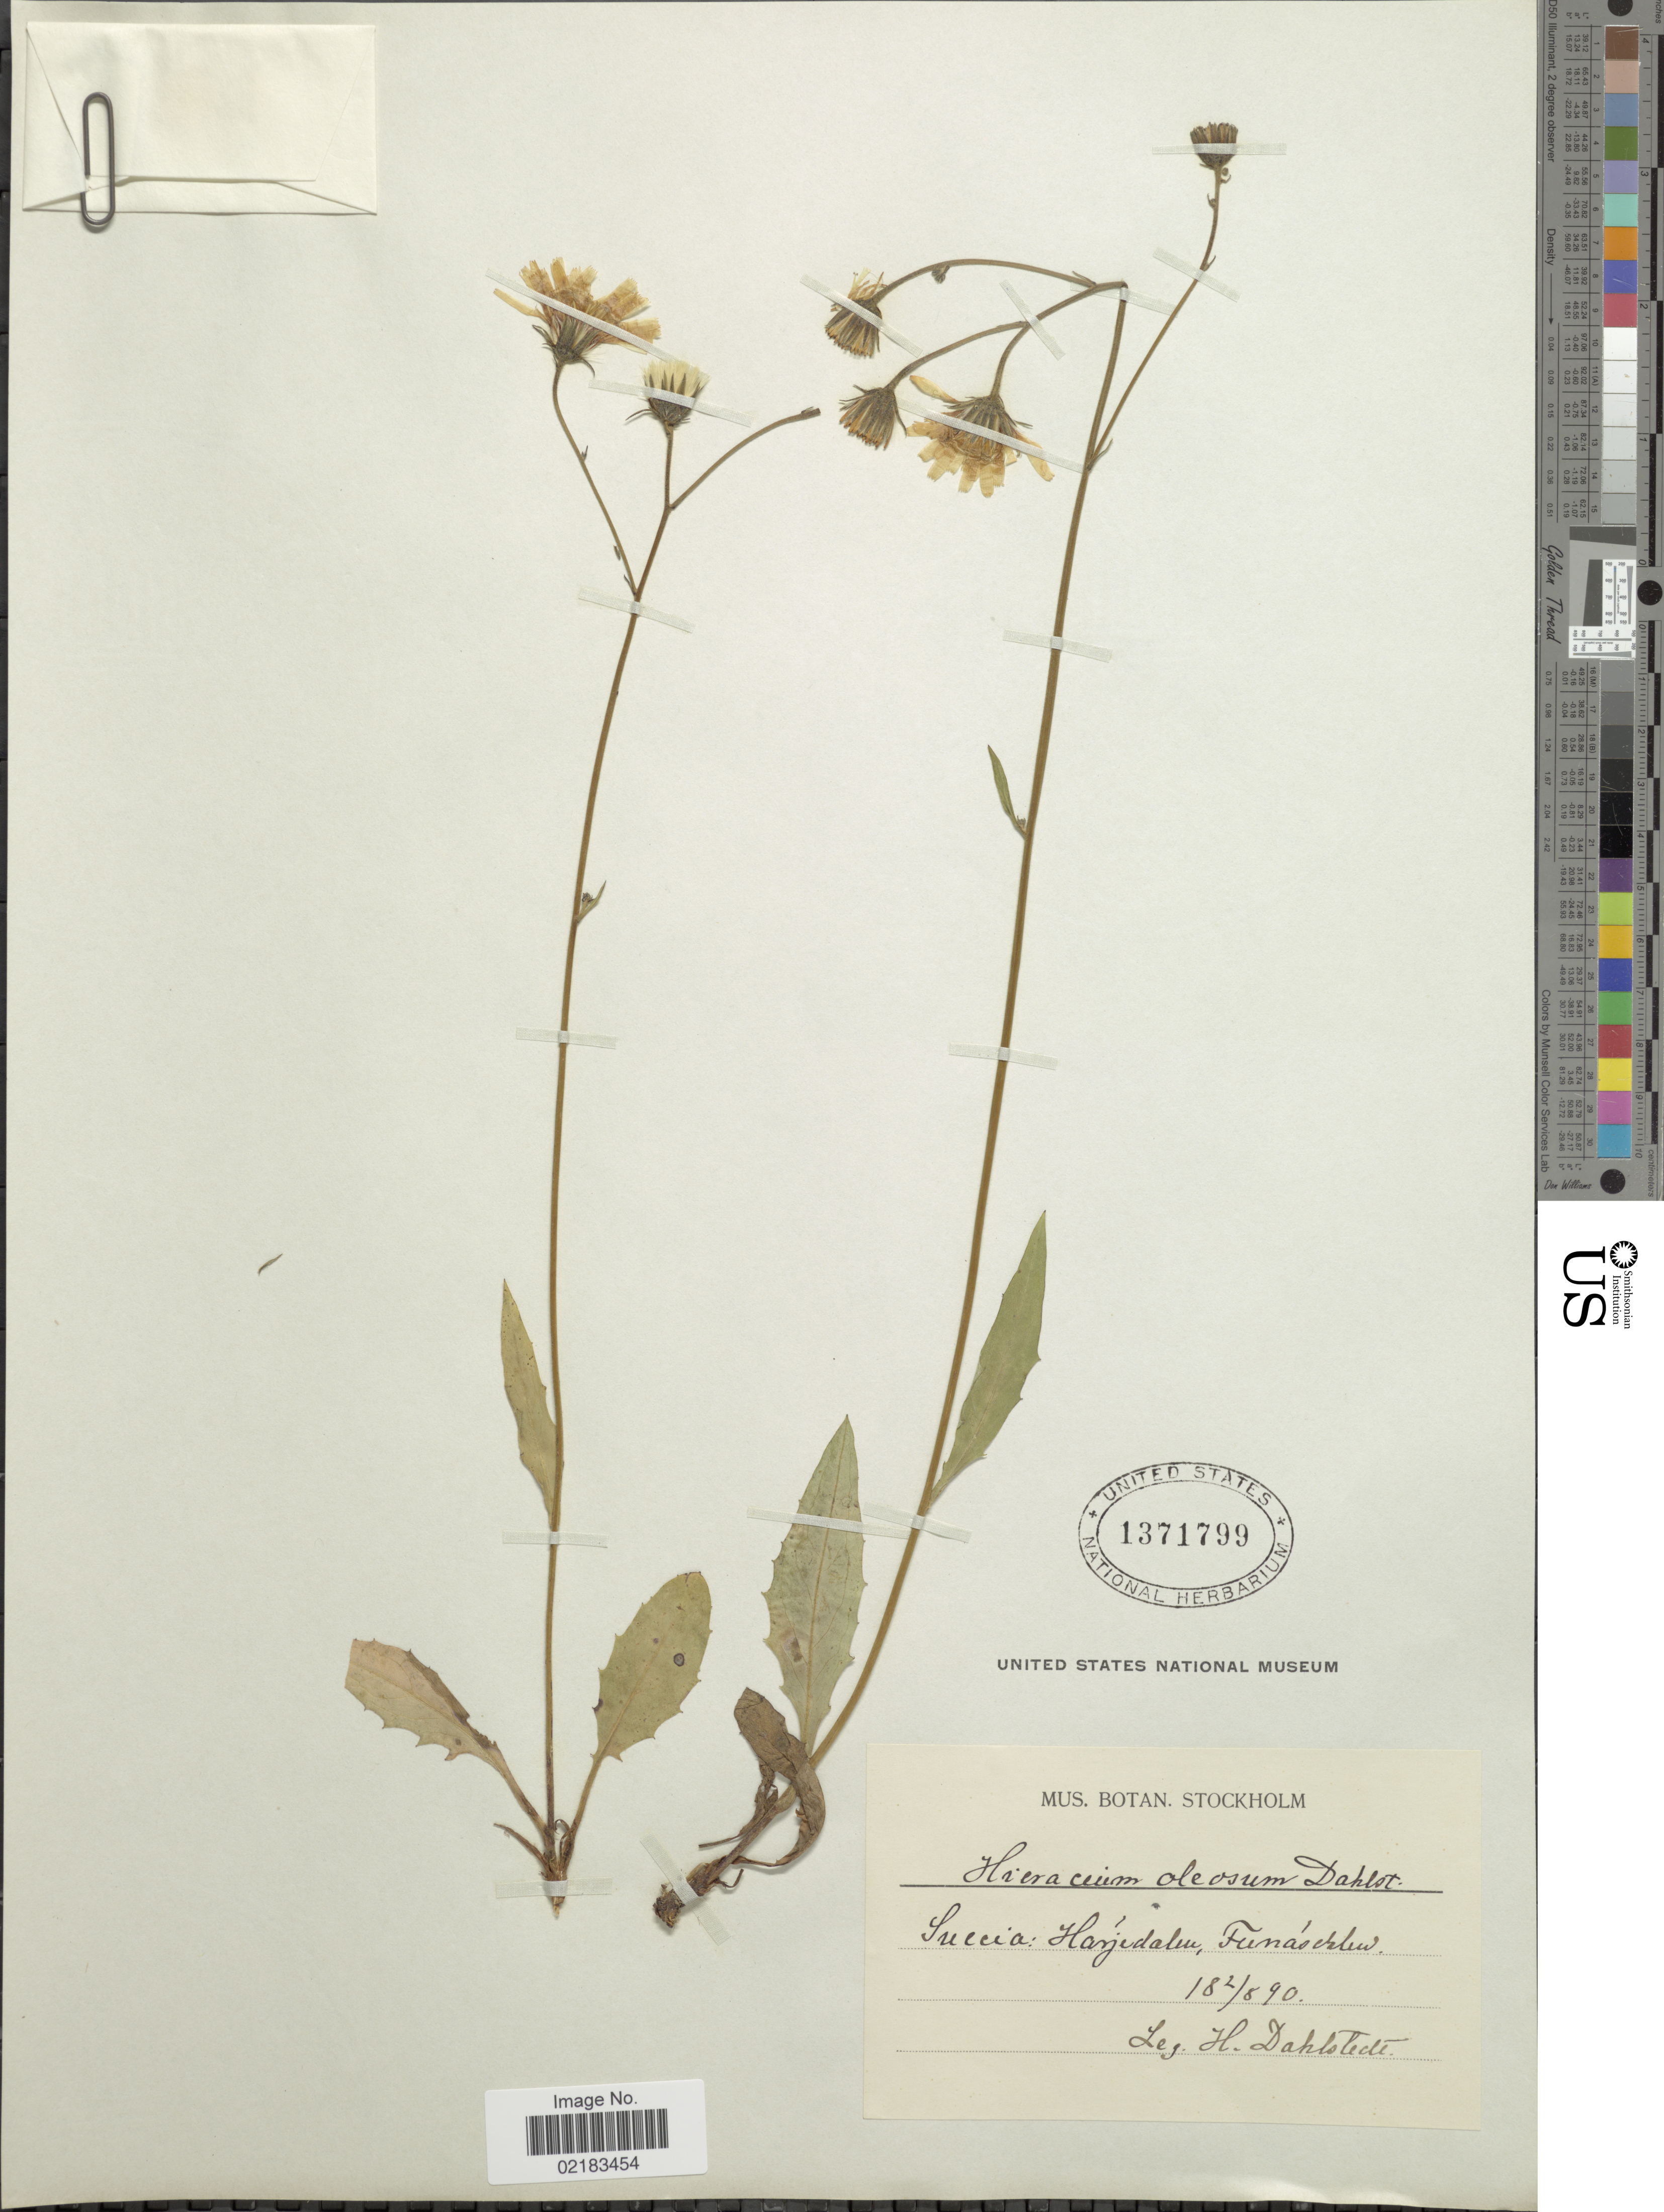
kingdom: Plantae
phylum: Tracheophyta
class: Magnoliopsida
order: Asterales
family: Asteraceae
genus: Hieracium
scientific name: Hieracium oleosum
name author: (Dahlst. ex Zahn) Dahlst.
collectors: H. G. Dahlstedt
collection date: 1890-05-02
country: Sweden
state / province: Jämtland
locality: Härjedalen, Funäsdalen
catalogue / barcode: US 1371799